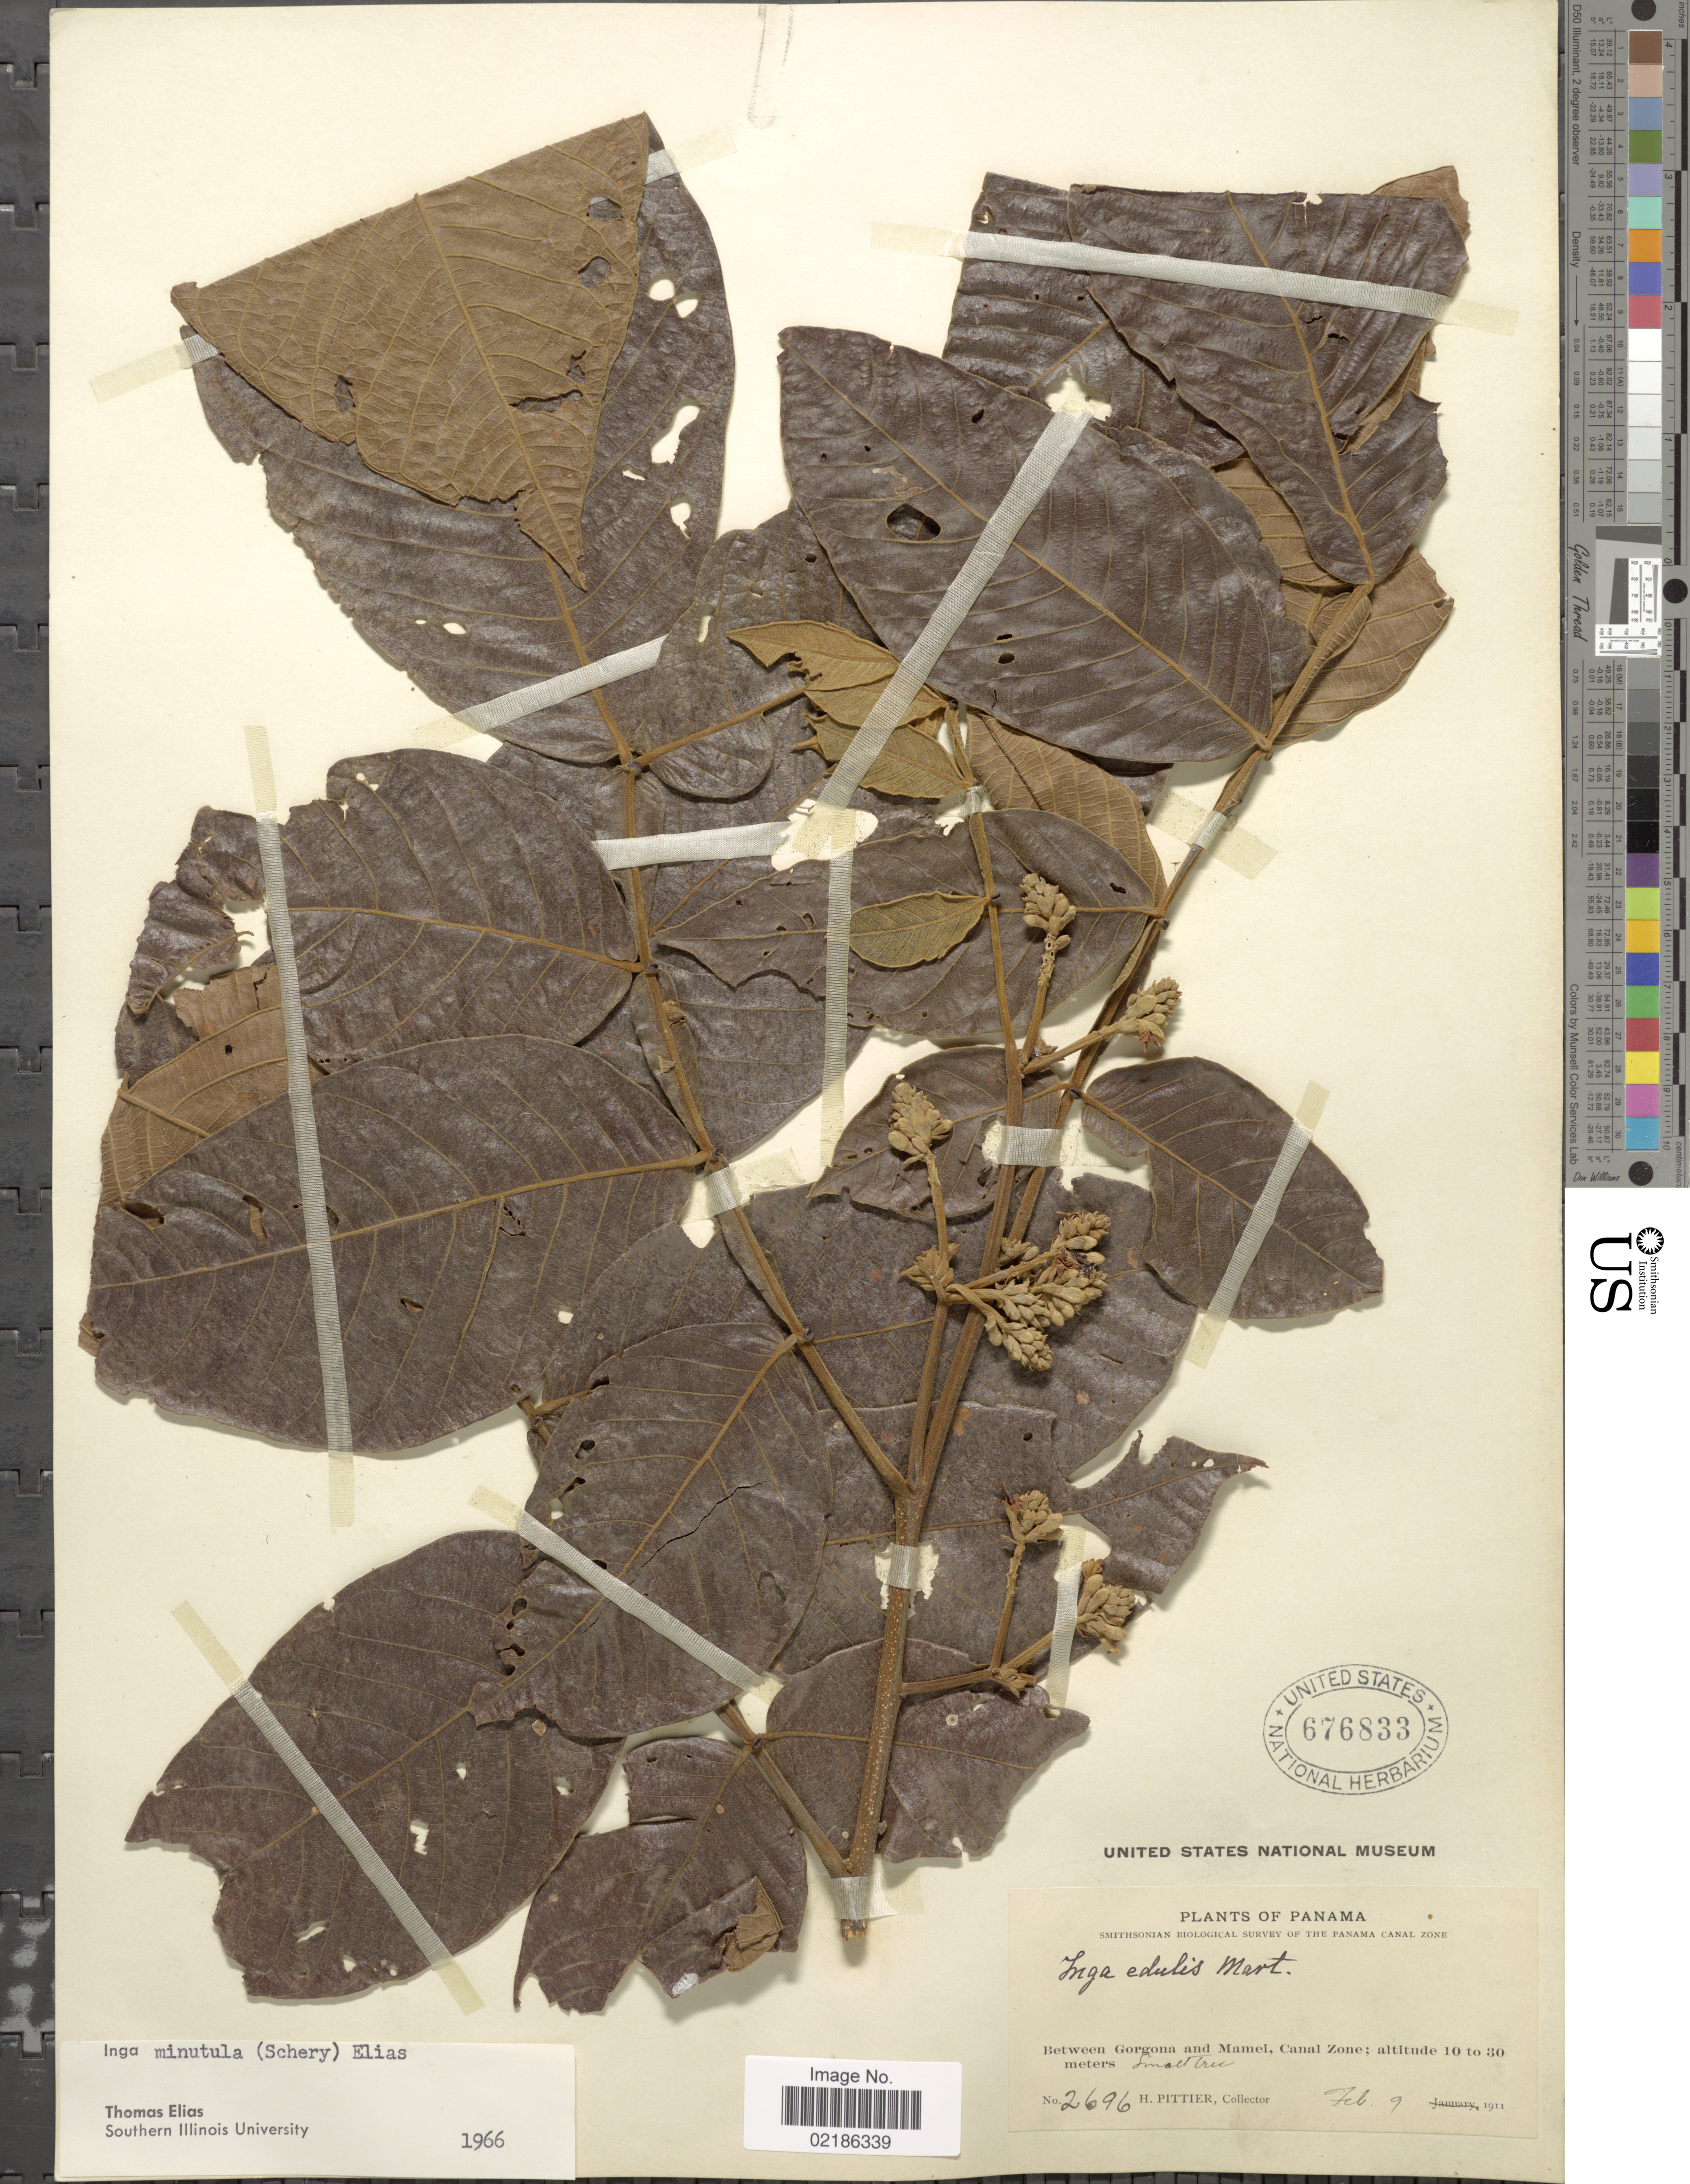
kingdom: Plantae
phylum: Tracheophyta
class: Magnoliopsida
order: Fabales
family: Fabaceae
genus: Inga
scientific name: Inga minutula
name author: (Schery) T.S. Elias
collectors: H. F. Pittier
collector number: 2696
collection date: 1911-02-09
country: Panama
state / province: Colón / Panamá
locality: Between Gorgona and Mamei, Canal Zone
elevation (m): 10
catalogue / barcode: US 676833